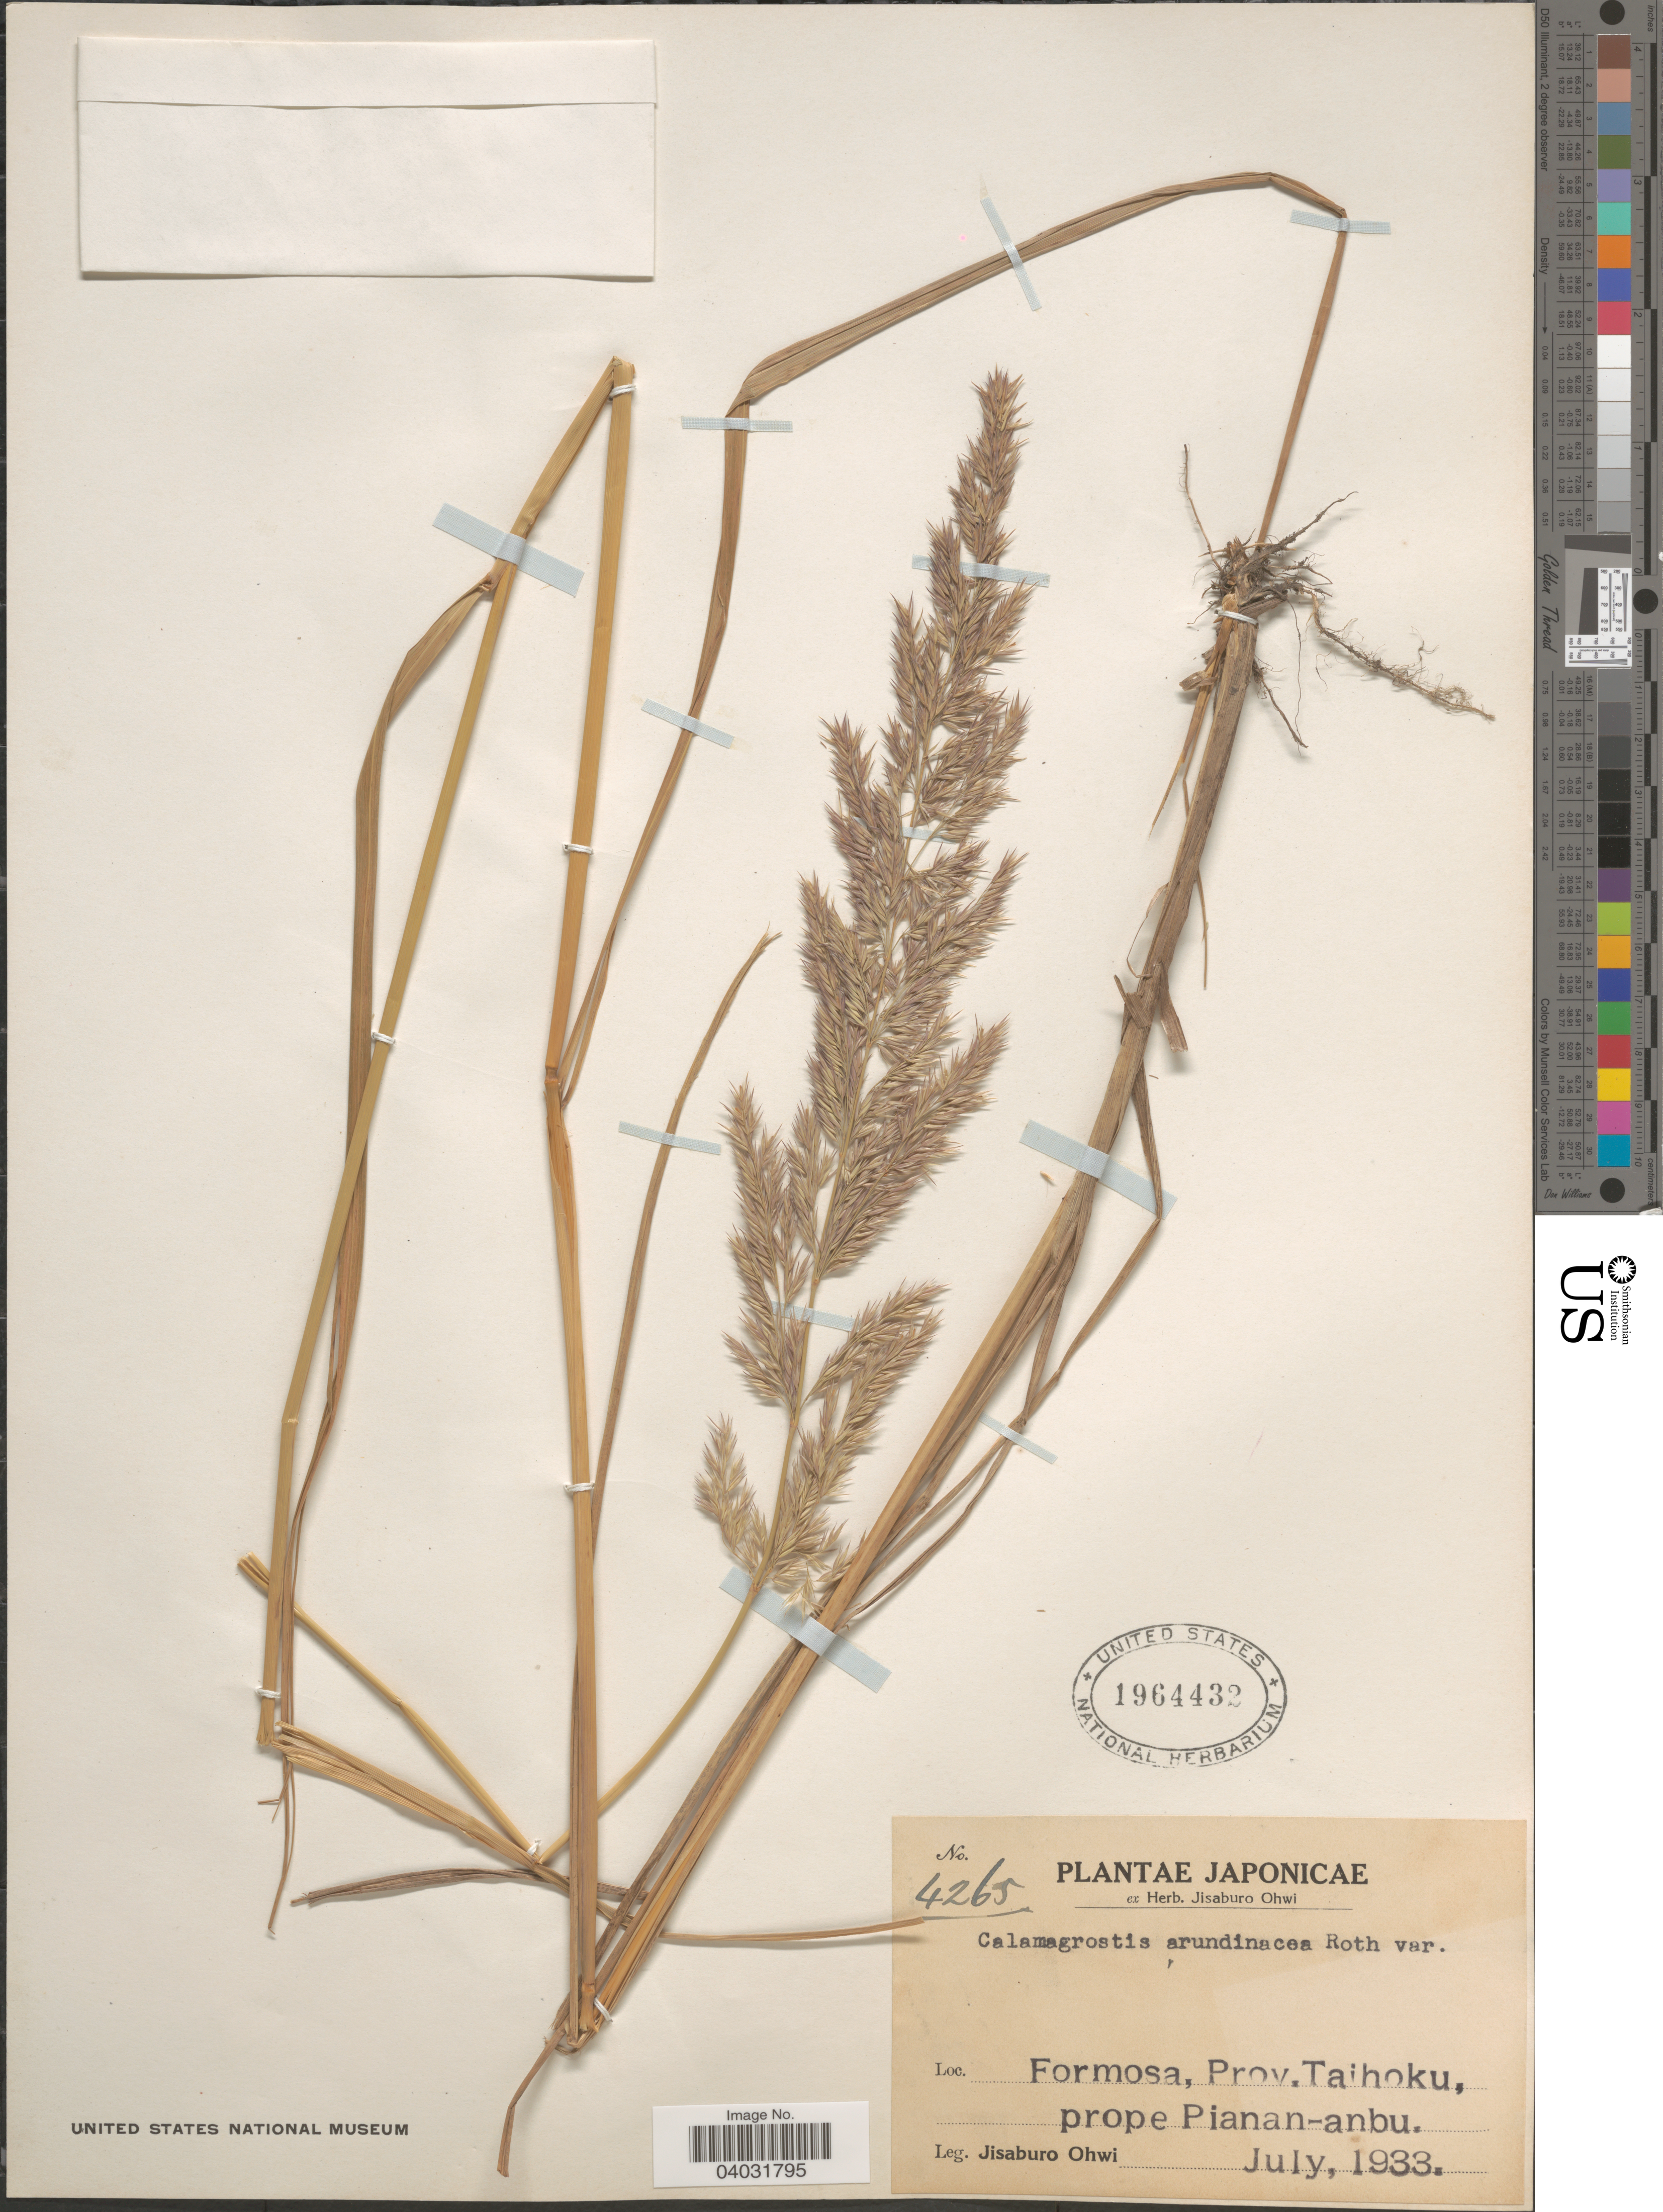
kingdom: Plantae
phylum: Tracheophyta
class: Liliopsida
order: Poales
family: Poaceae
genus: Calamagrostis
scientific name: Calamagrostis arundinacea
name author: (L.) Roth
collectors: J. Ohwi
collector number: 4265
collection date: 1933-07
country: Japan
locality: Formosa, Prov. Taihoku, prope Pianan-anbu.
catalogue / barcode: US 1964432